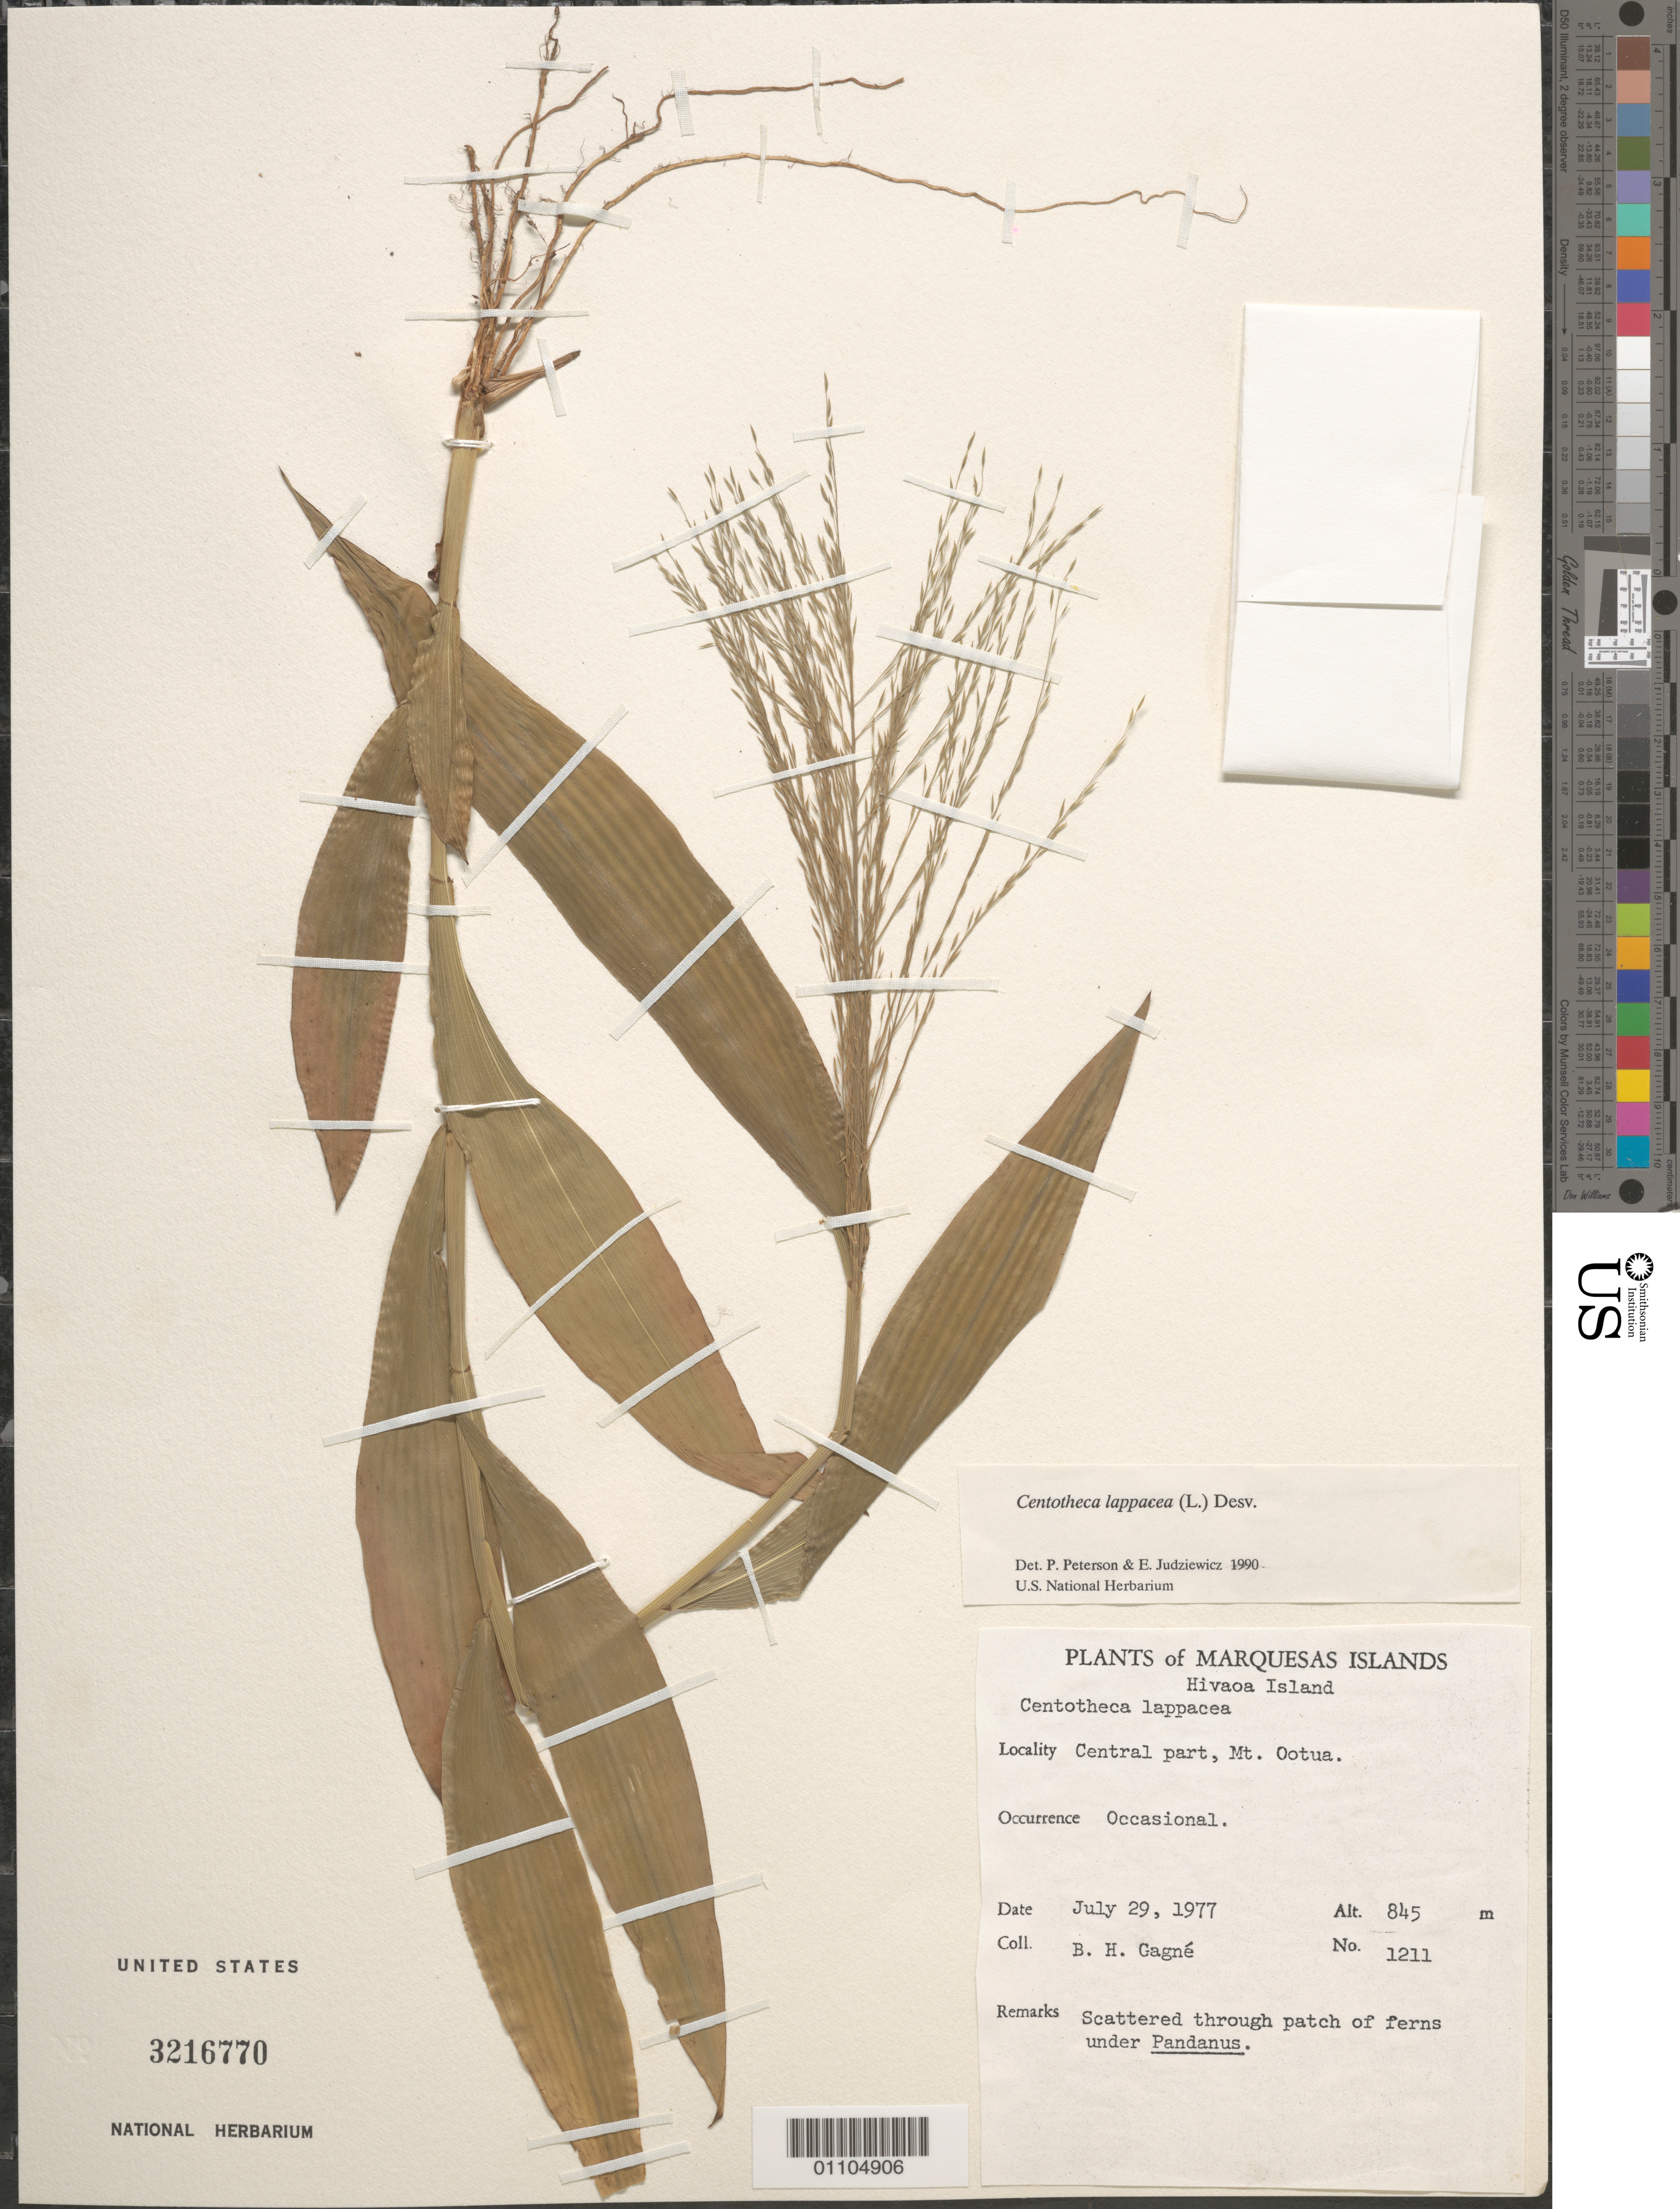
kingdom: Plantae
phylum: Tracheophyta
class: Liliopsida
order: Poales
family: Poaceae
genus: Centotheca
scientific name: Centotheca lappacea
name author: (L.) Desv.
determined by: Peterson, P. M.; Judziewicz, E. J.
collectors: B. H. Gagné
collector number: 1211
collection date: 1977-07-29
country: French Polynesia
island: Hiva Oa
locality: Mt. Ootua, central part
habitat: scattered through a patch of ferns under Pandanus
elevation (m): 845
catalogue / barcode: US 3216770